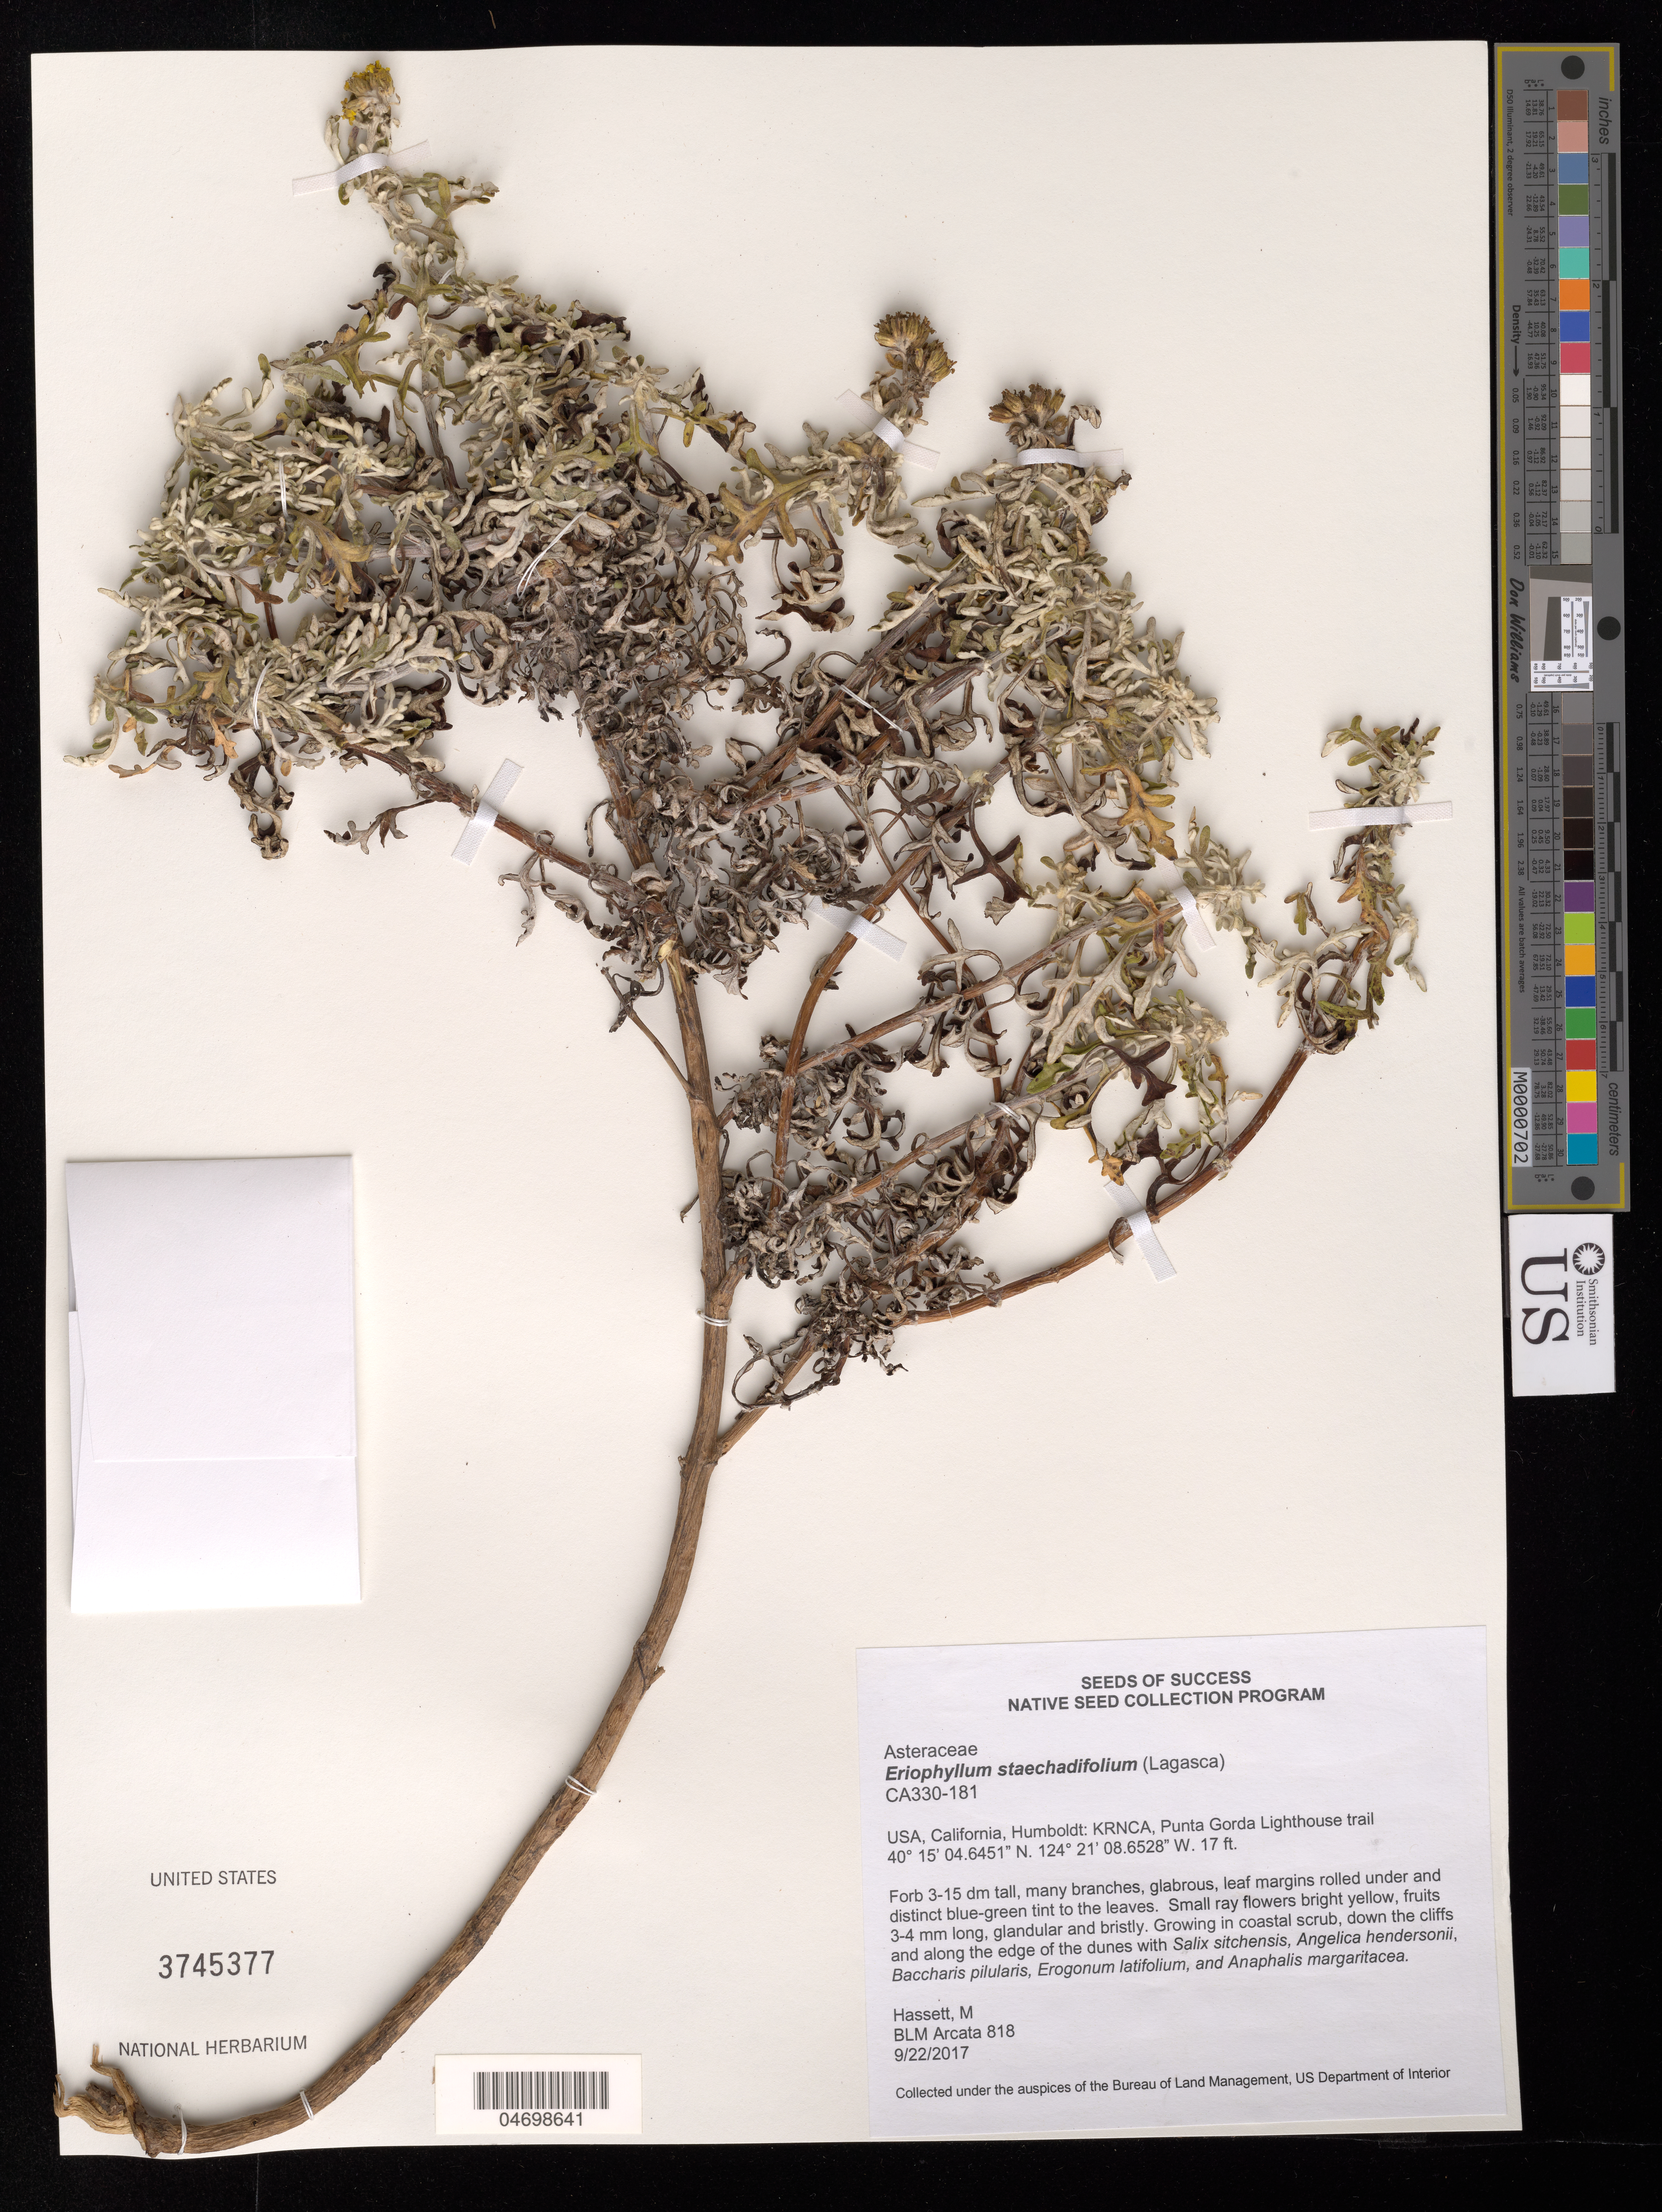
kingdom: Plantae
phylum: Tracheophyta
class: Magnoliopsida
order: Asterales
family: Asteraceae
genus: Eriophyllum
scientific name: Eriophyllum staechadifolium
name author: Lag.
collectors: M. Hassett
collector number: CA330-181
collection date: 2017-09-22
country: United States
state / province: California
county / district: Humboldt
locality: Punta Gorda Lighthouse trail.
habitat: Coastal Scrub. With Salix sitchensis, Angelica hendersonii, Baccharis pilularis, etc.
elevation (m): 5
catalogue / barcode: US 3745377